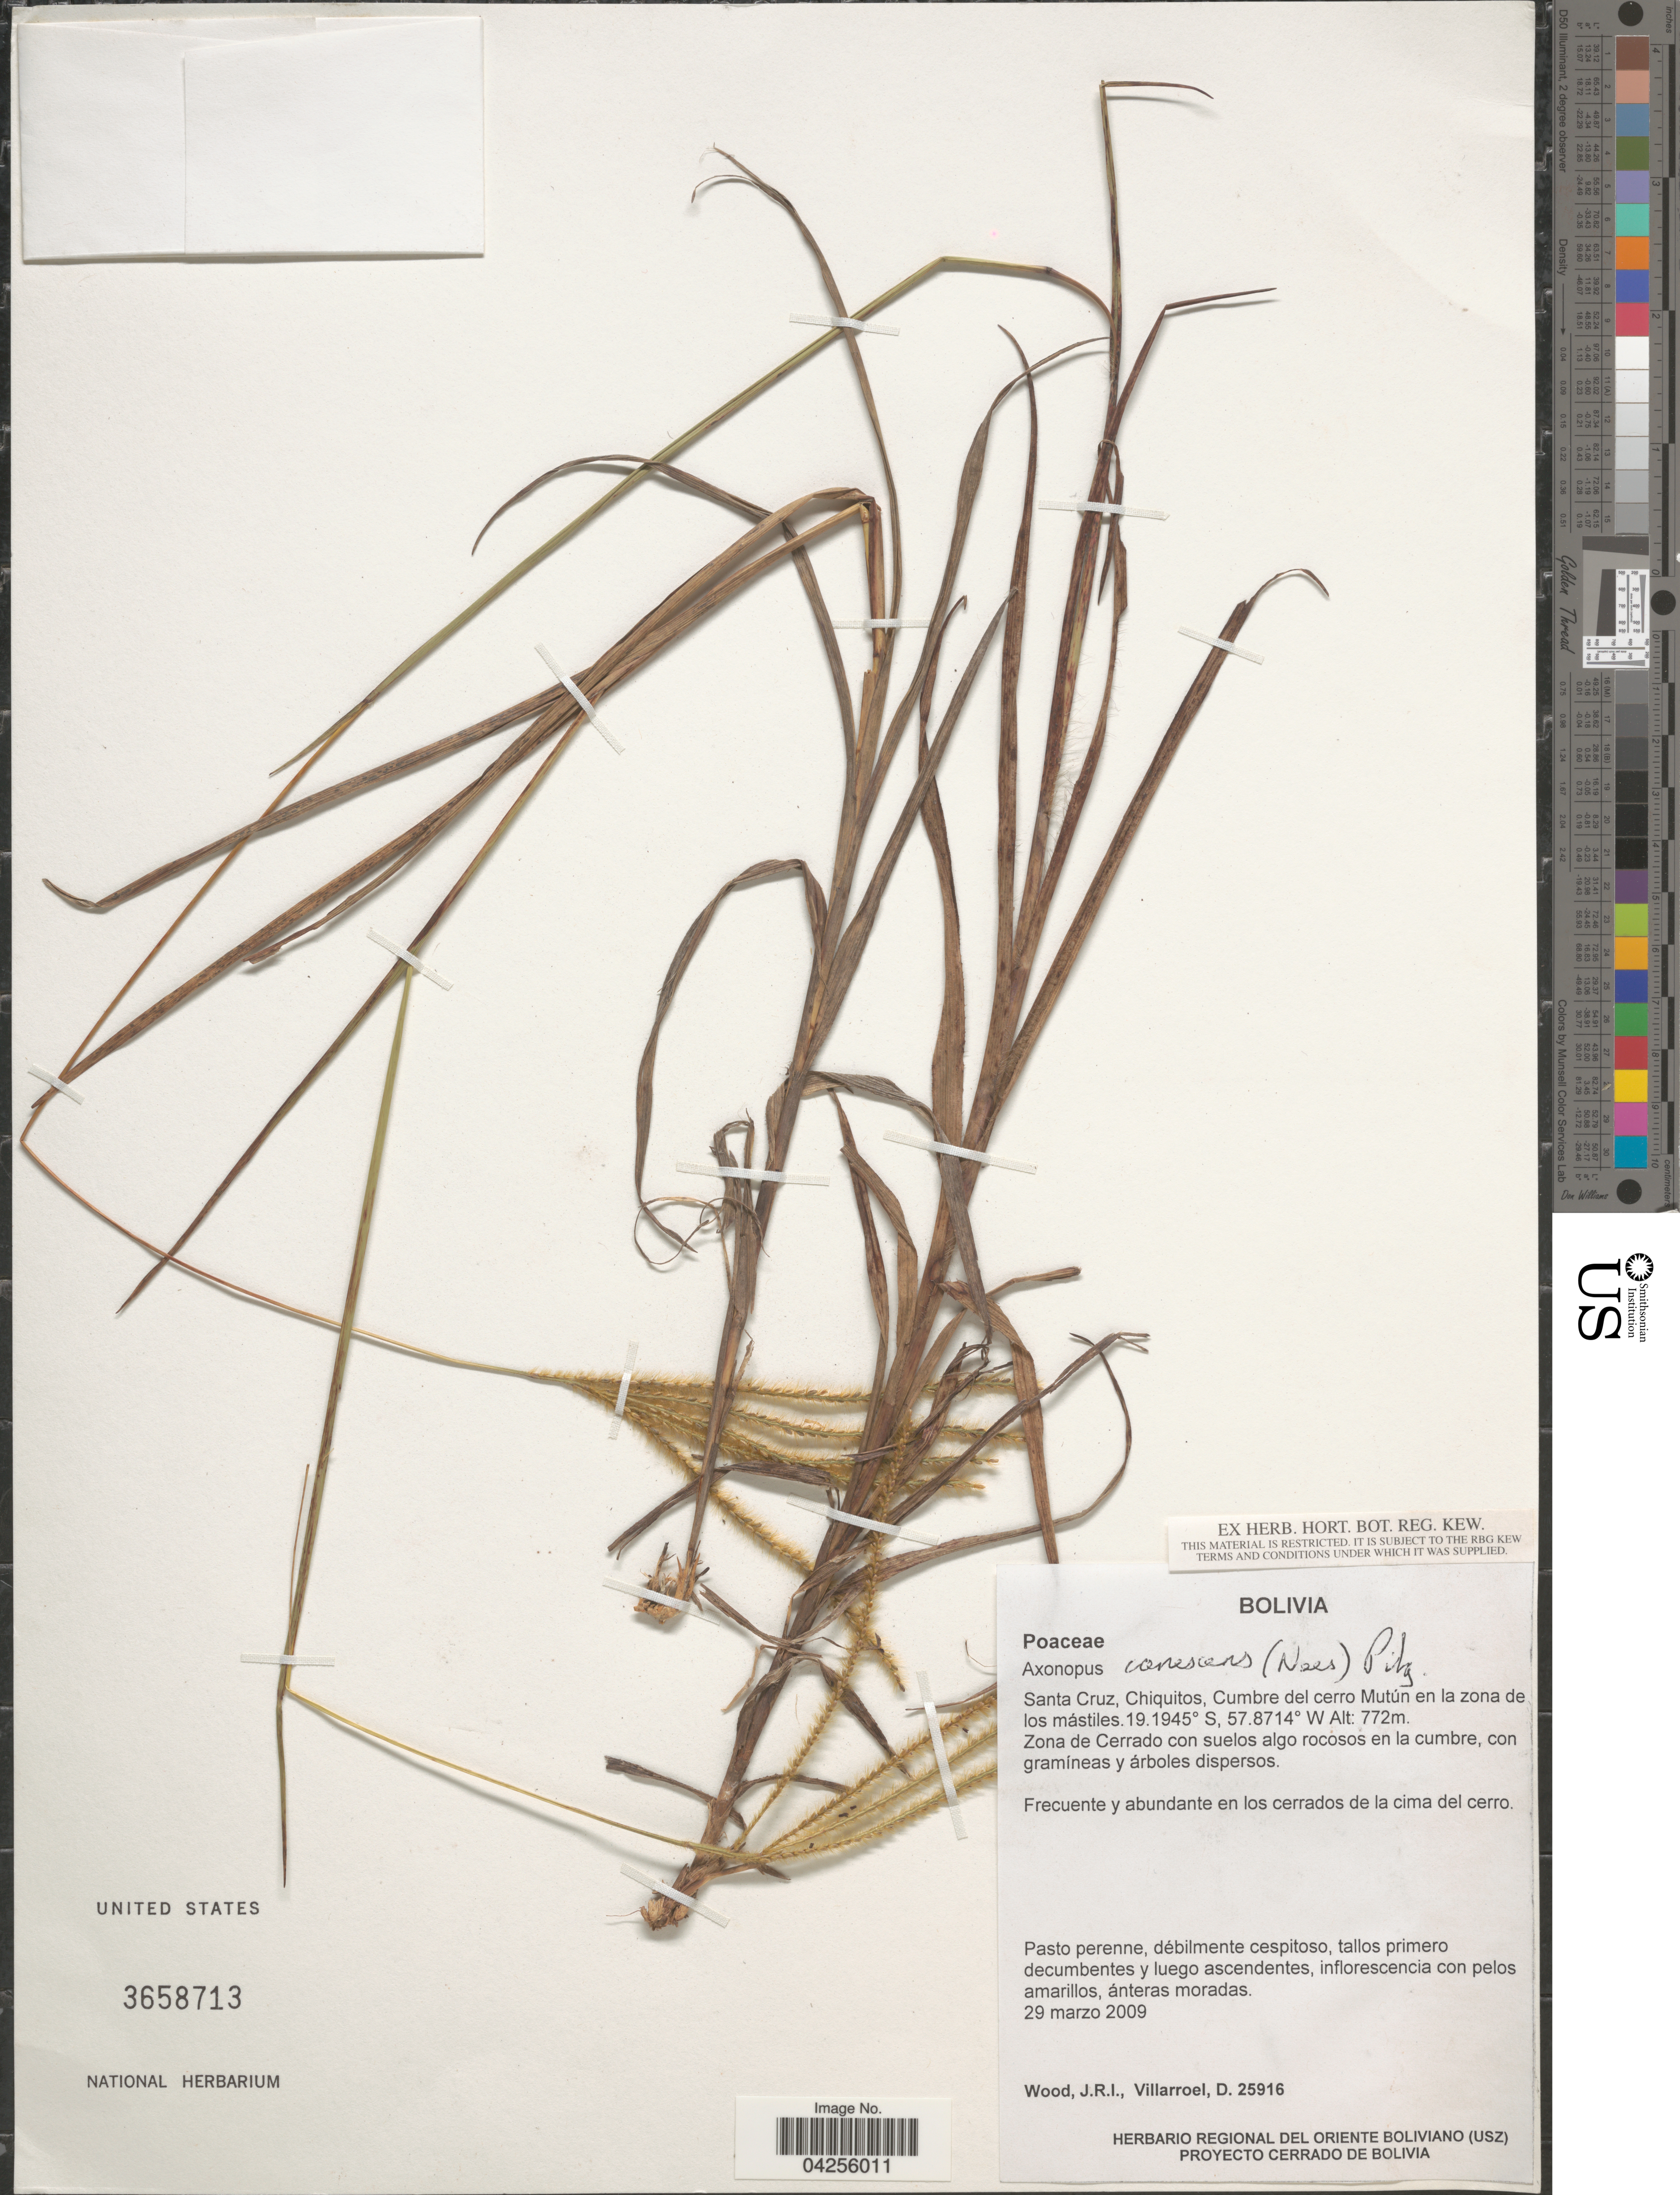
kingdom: Plantae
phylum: Tracheophyta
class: Liliopsida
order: Poales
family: Poaceae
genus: Axonopus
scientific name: Axonopus canescens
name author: (Nees ex Trin.) Pilg.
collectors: J. R. I. Wood & D. Villarroel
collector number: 25916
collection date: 2009-03-29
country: Bolivia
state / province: Santa Cruz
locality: Chiquitos, Cumbre del cerro Mutún en la zona de los mástiles. Zona de Cerrado con suelos algo rocosos en la cumbre. Frecuente y abundante en los cerrados de la cima del cerro.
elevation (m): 772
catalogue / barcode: US 3658713